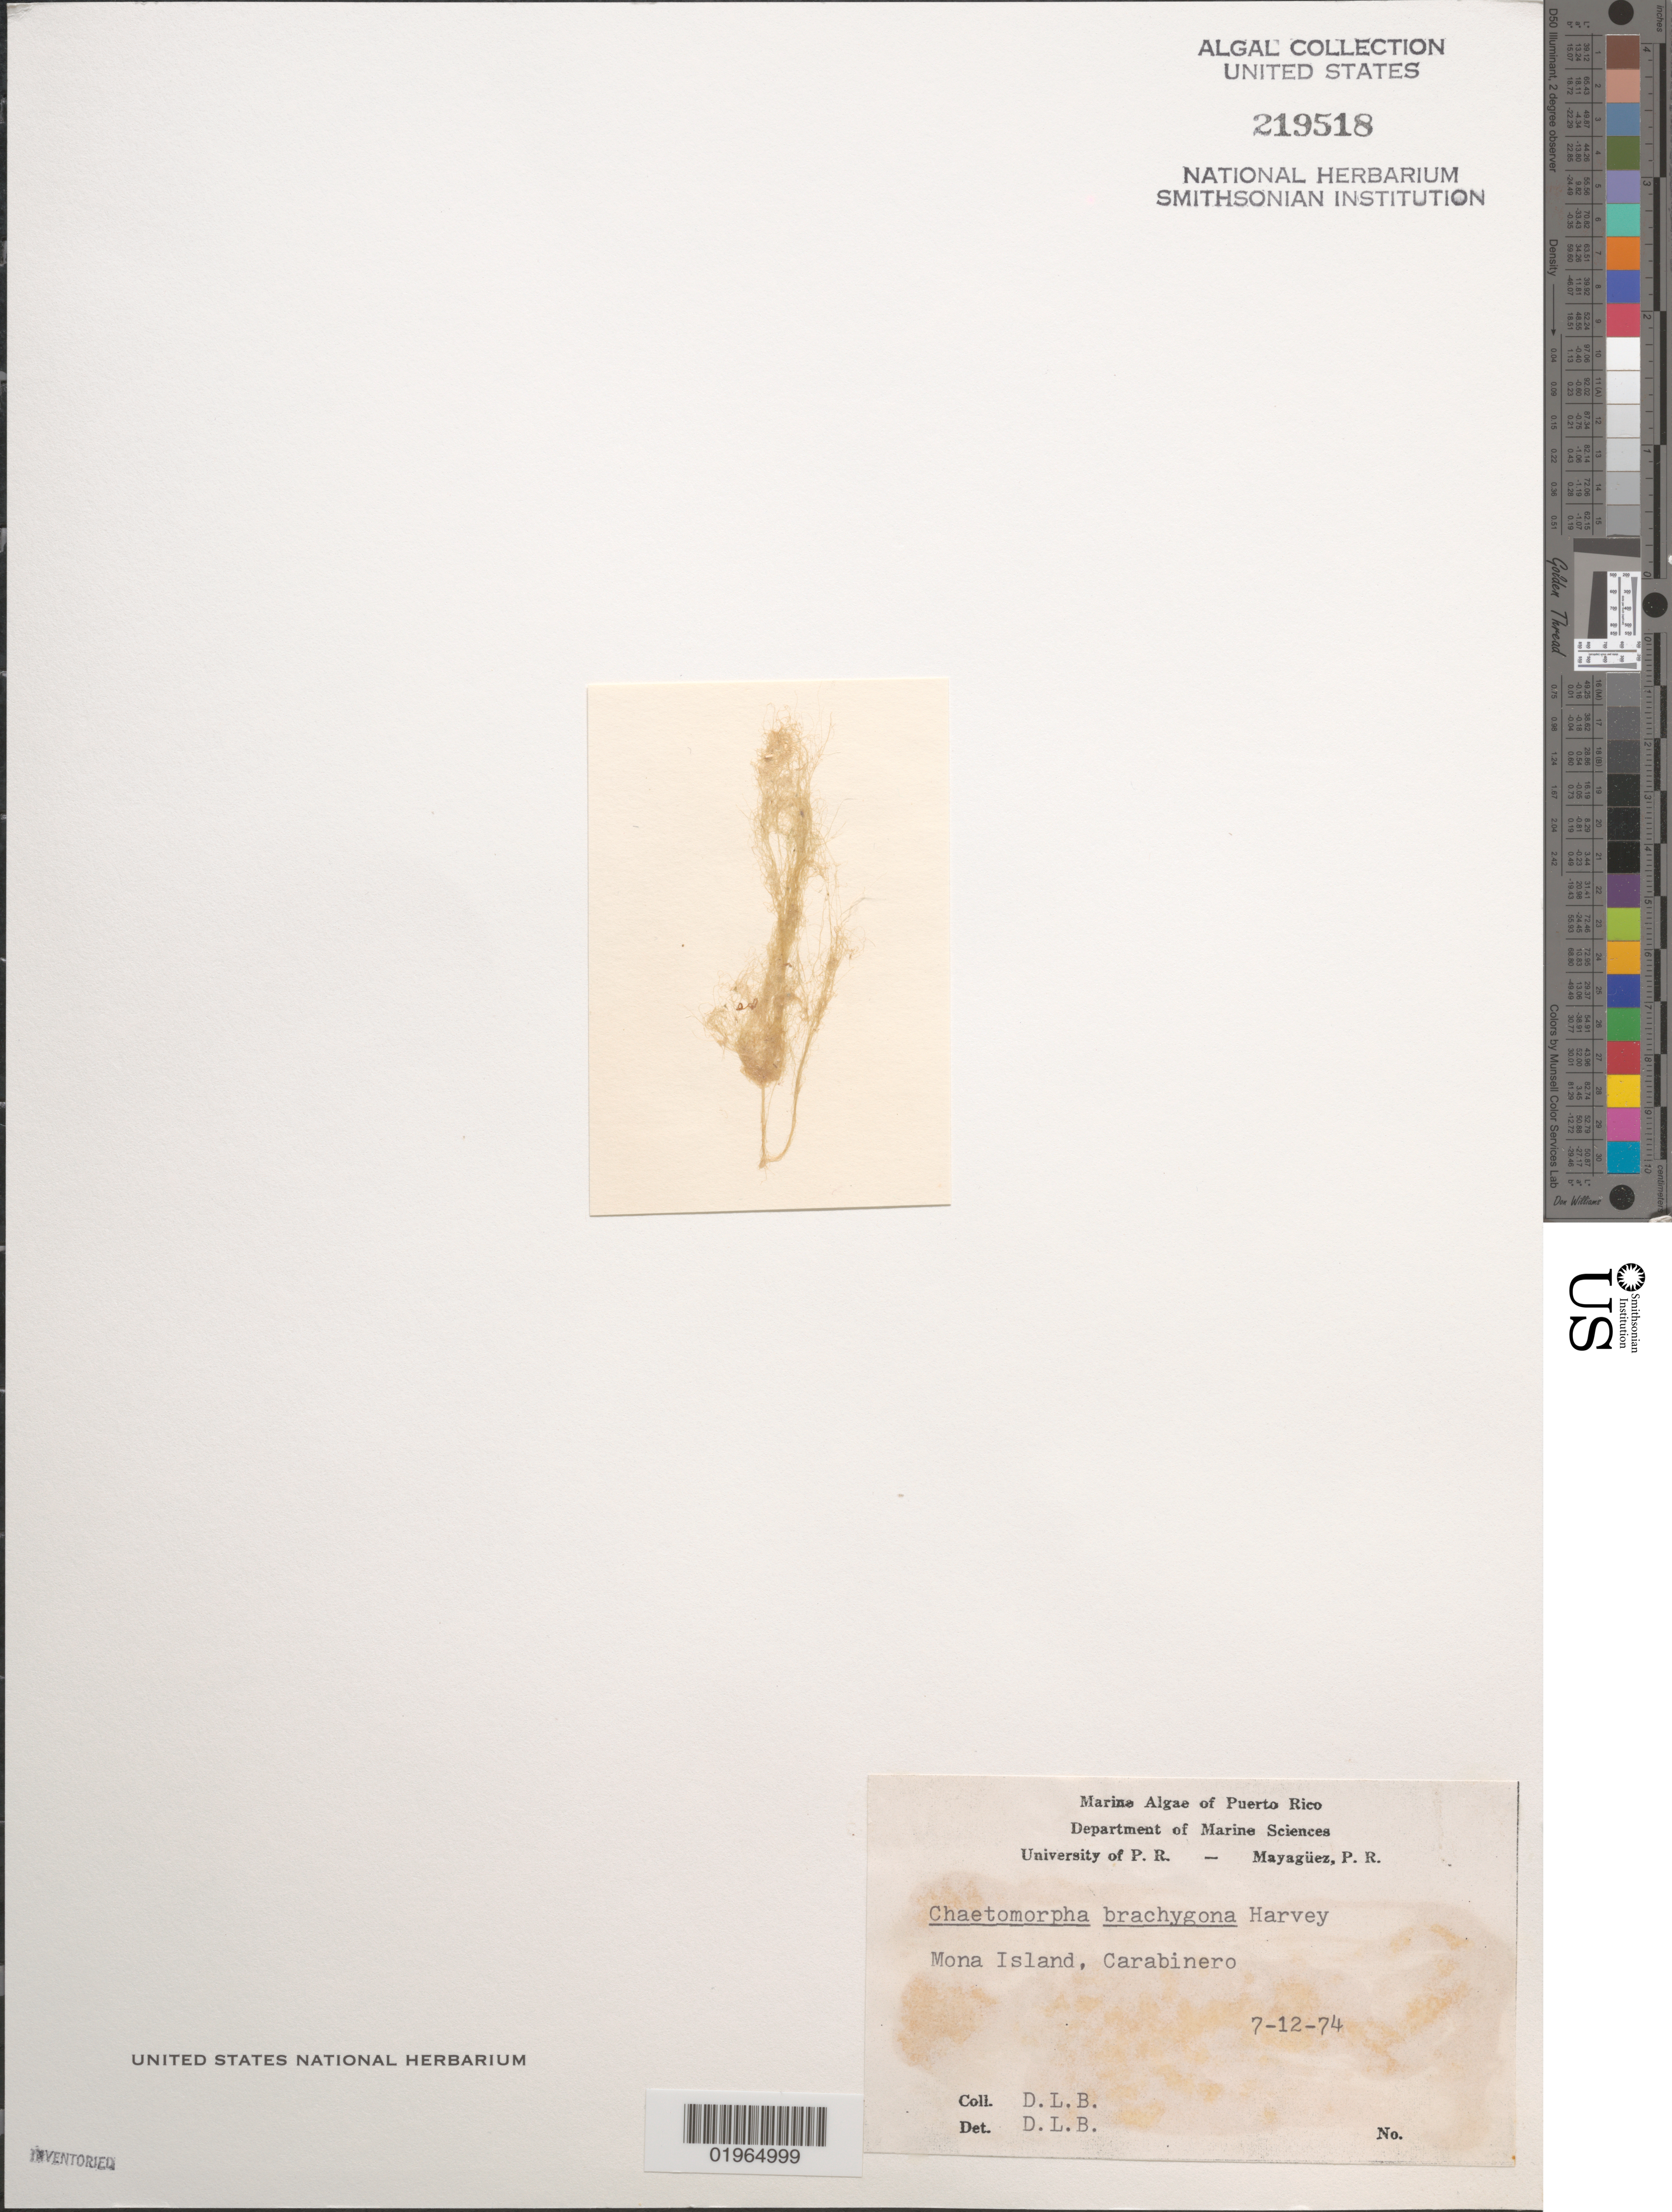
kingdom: Plantae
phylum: Chlorophyta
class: Ulvophyceae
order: Cladophorales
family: Cladophoraceae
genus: Chaetomorpha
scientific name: Chaetomorpha brachygona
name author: Harv.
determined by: Ballantine, D. L.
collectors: D.L. Ballantine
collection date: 1974-07-12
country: Puerto Rico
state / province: Mayagüez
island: Mona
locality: Carabinero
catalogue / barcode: US 219518